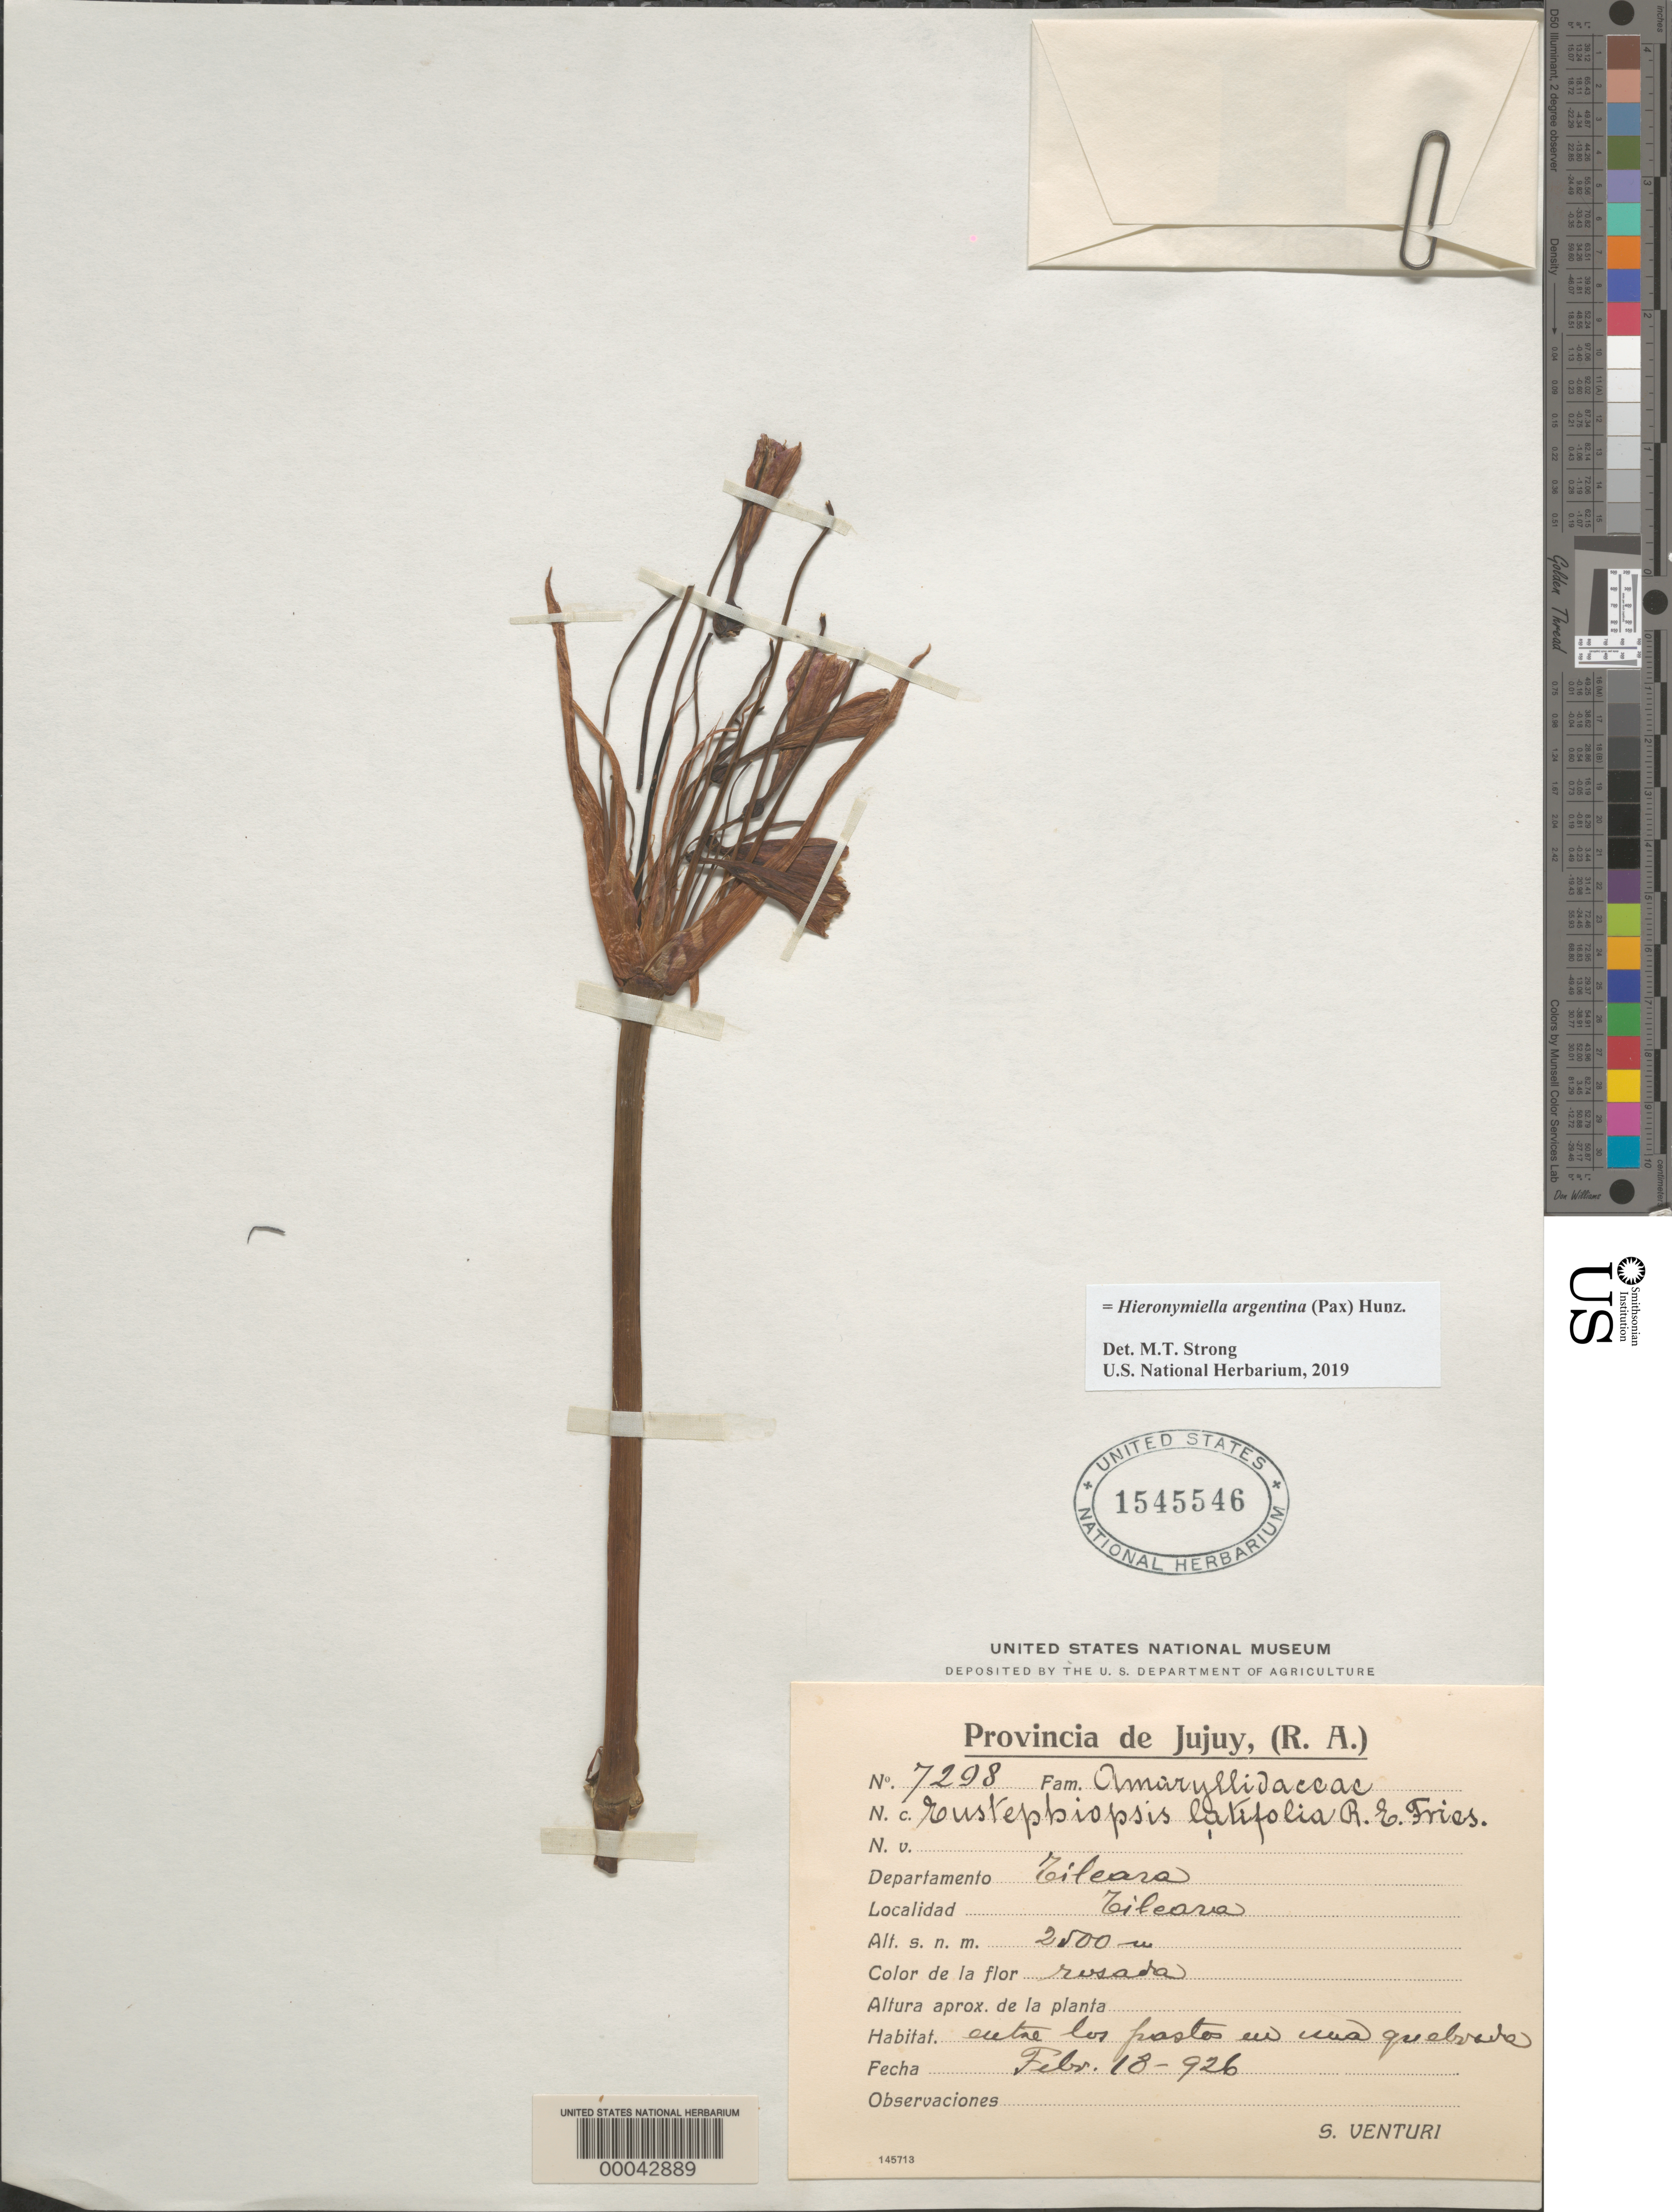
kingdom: Plantae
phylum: Tracheophyta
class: Liliopsida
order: Asparagales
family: Amaryllidaceae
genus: Hieronymiella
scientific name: Hieronymiella argentina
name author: (Pax) Hunz. & S.C. Arroyo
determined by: Strong, Mark T., (BOT), Smithsonian Institution - National Museum of Natural History (UNITED STATES)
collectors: S. Venturi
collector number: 7298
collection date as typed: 18 Feb 1926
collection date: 1926-02-18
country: Argentina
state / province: Jujuy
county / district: Tilcara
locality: Dept. Tilcara, Tilcara, between the pastures and a ravine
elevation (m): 2500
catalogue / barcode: US 1545546